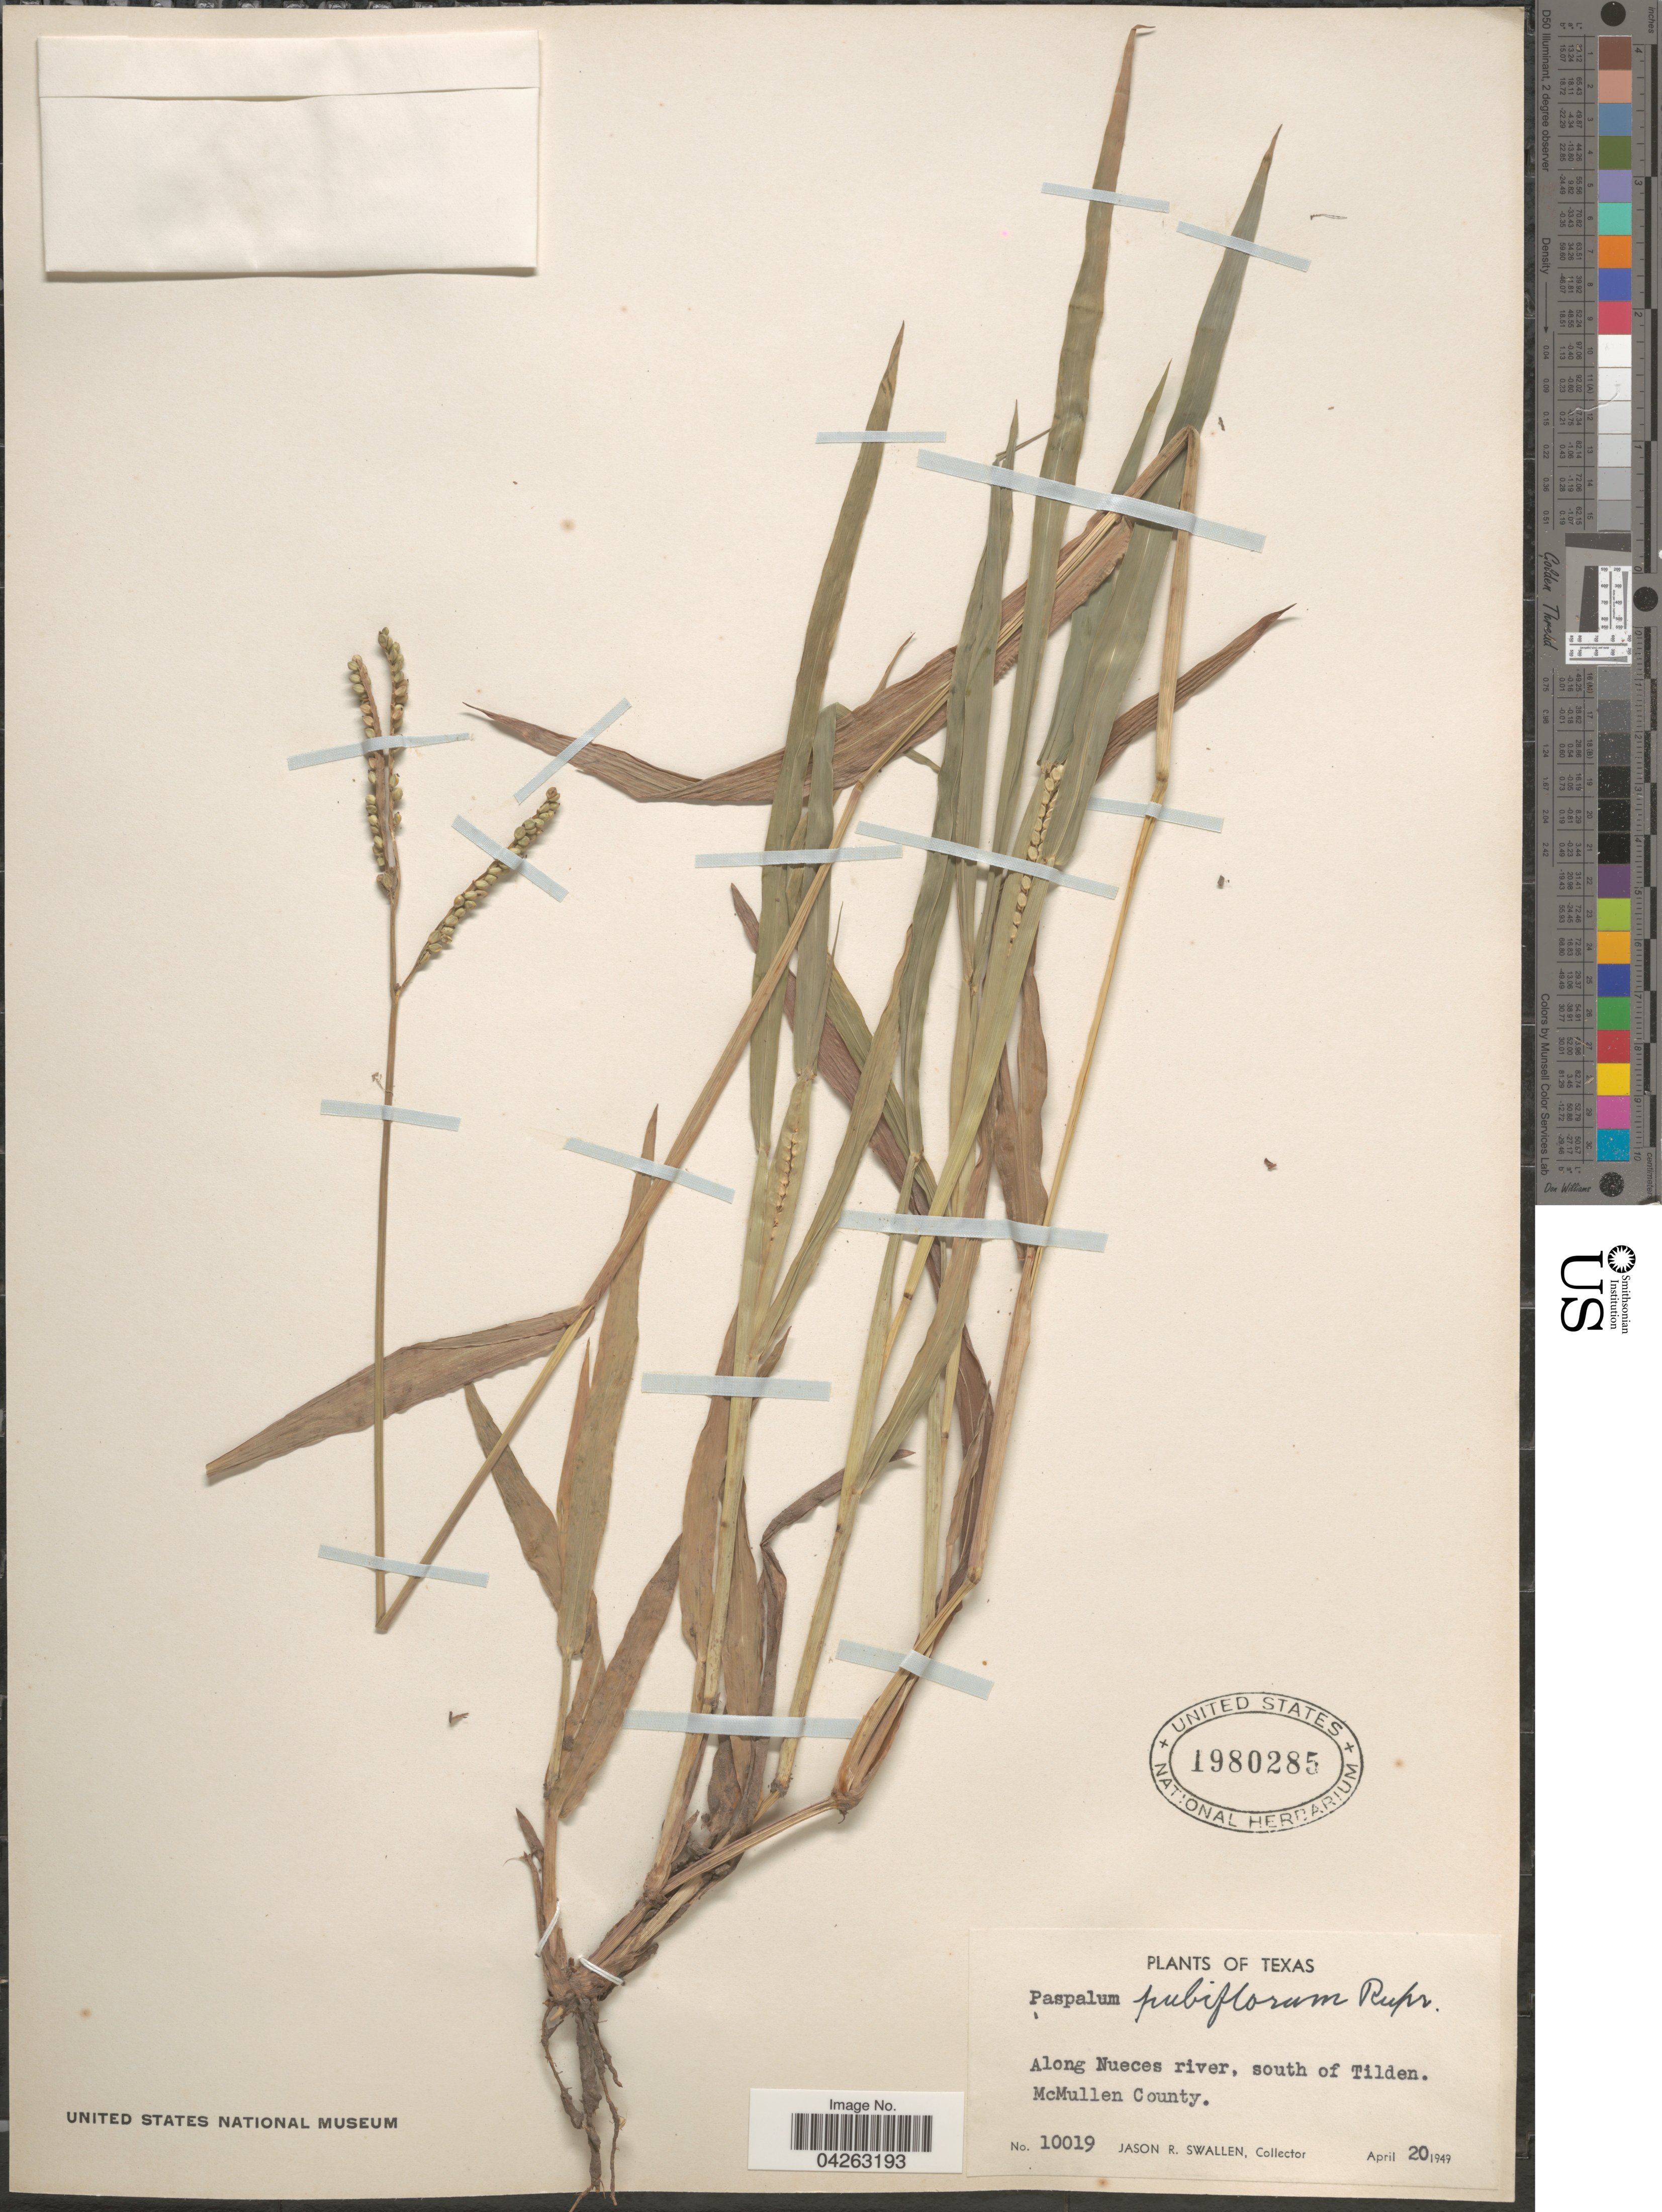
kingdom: Plantae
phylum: Tracheophyta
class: Liliopsida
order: Poales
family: Poaceae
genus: Paspalum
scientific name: Paspalum pubiflorum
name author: Rupr. ex E. Fourn.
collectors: J. R. Swallen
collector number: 10019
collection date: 1949-04-20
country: United States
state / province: Texas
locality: Along Nueces river, south of Tilden. McMullen County.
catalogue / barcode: US 1980285